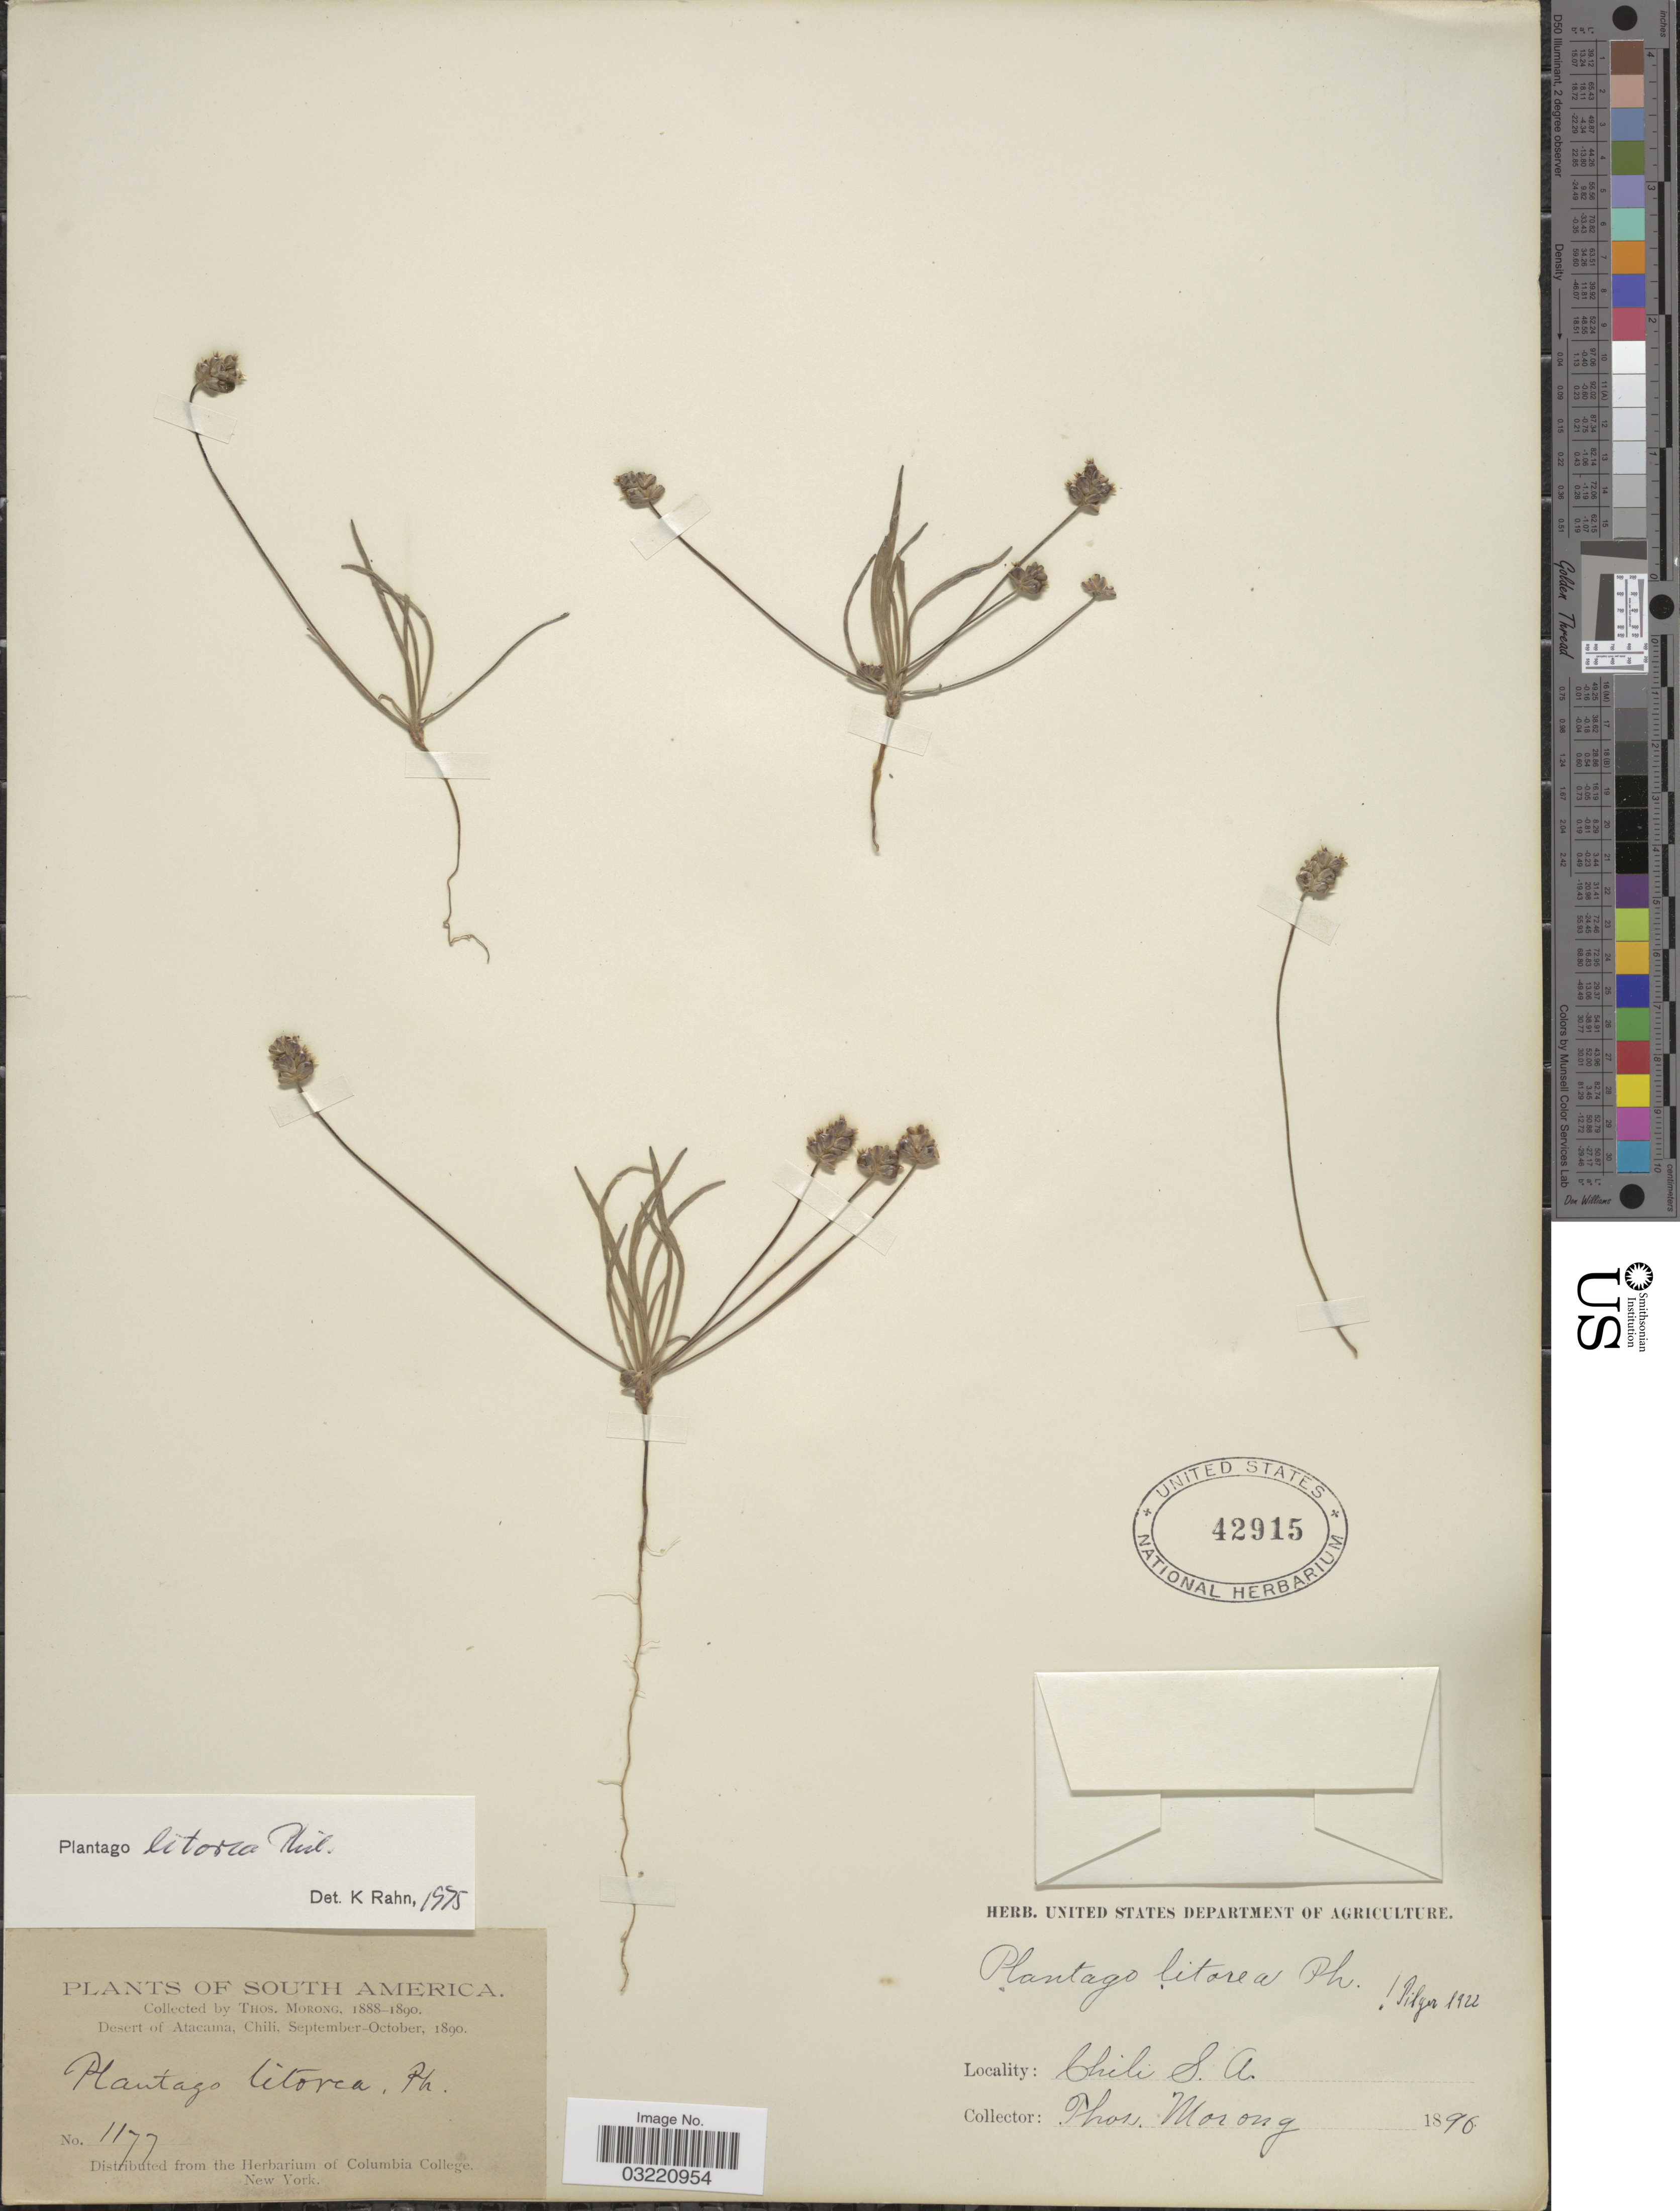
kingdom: Plantae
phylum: Tracheophyta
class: Magnoliopsida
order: Lamiales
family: Plantaginaceae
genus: Plantago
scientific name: Plantago litorea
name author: Phil.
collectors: ex herb. T. Morong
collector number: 1177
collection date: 1890-09/1890-10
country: Chile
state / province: Atacama (III)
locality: Desert of Atacama.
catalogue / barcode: US 42915